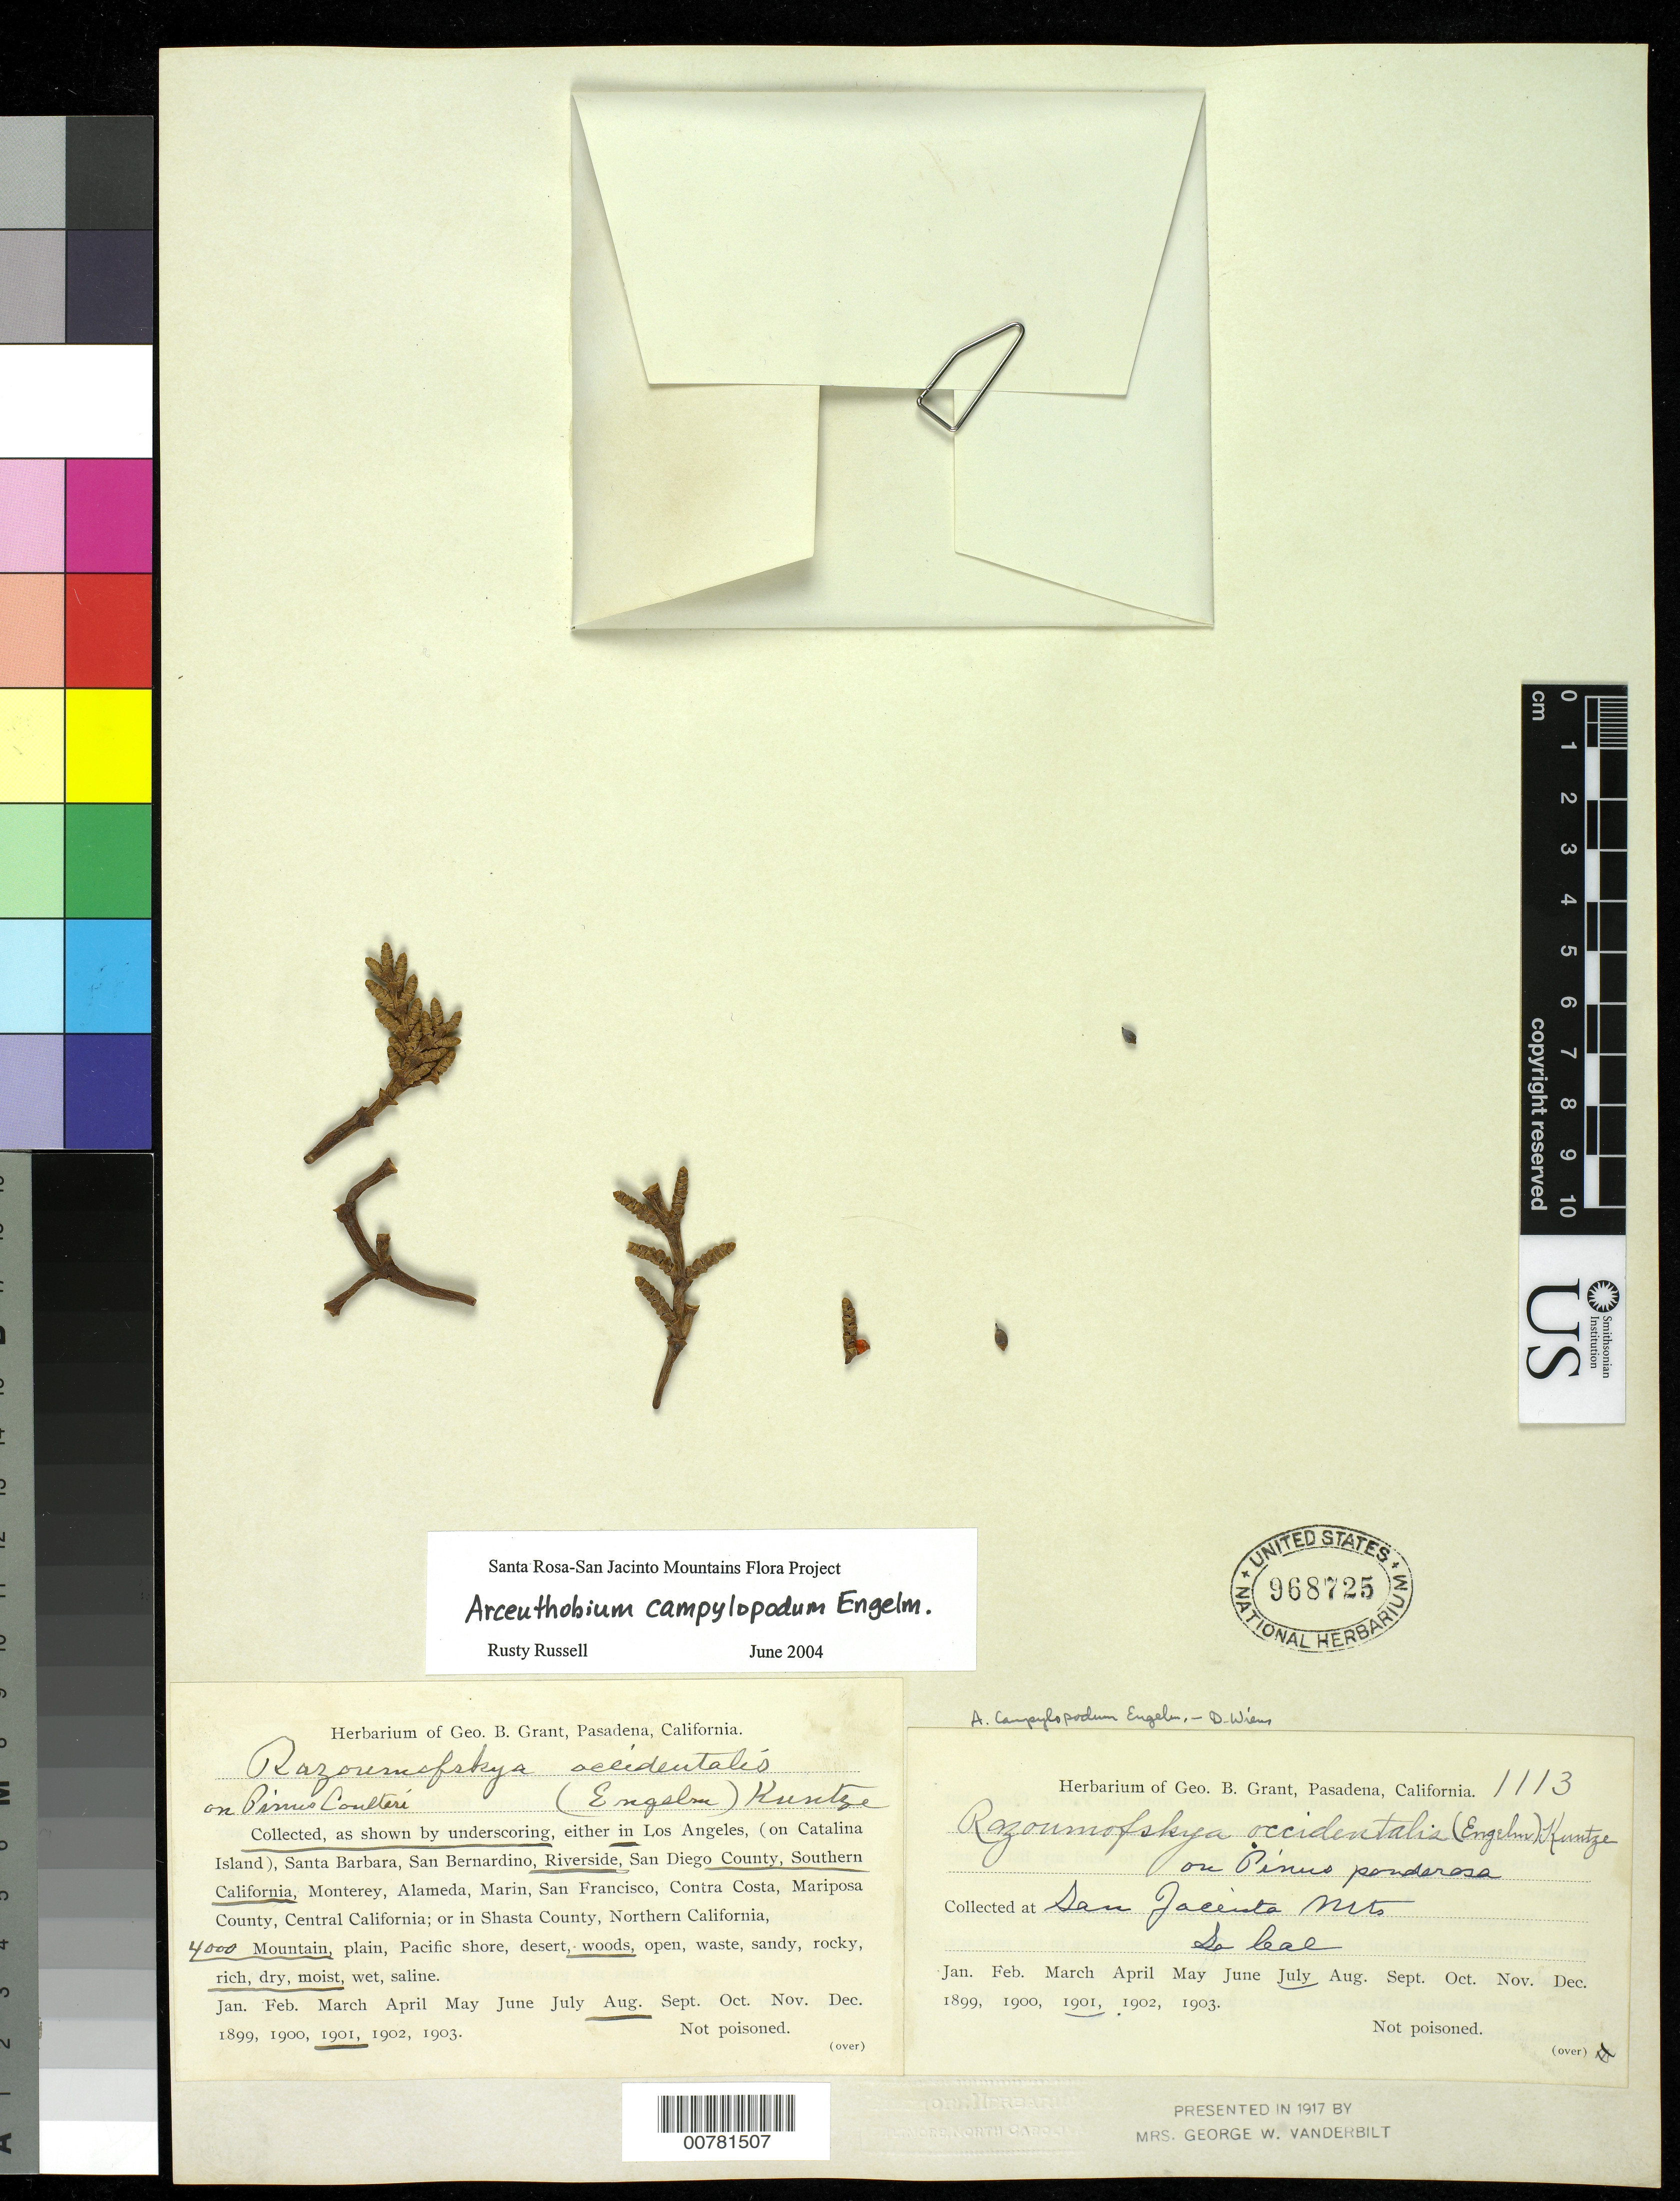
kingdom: Plantae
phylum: Tracheophyta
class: Magnoliopsida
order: Santalales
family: Viscaceae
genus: Arceuthobium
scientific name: Arceuthobium campylopodum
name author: Engelm.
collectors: ex herb. Geo. B. Grant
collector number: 1113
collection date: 1901-07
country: United States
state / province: California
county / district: Riverside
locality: San Jacinto Mts. Riverside County, Southern California.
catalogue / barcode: US 968725